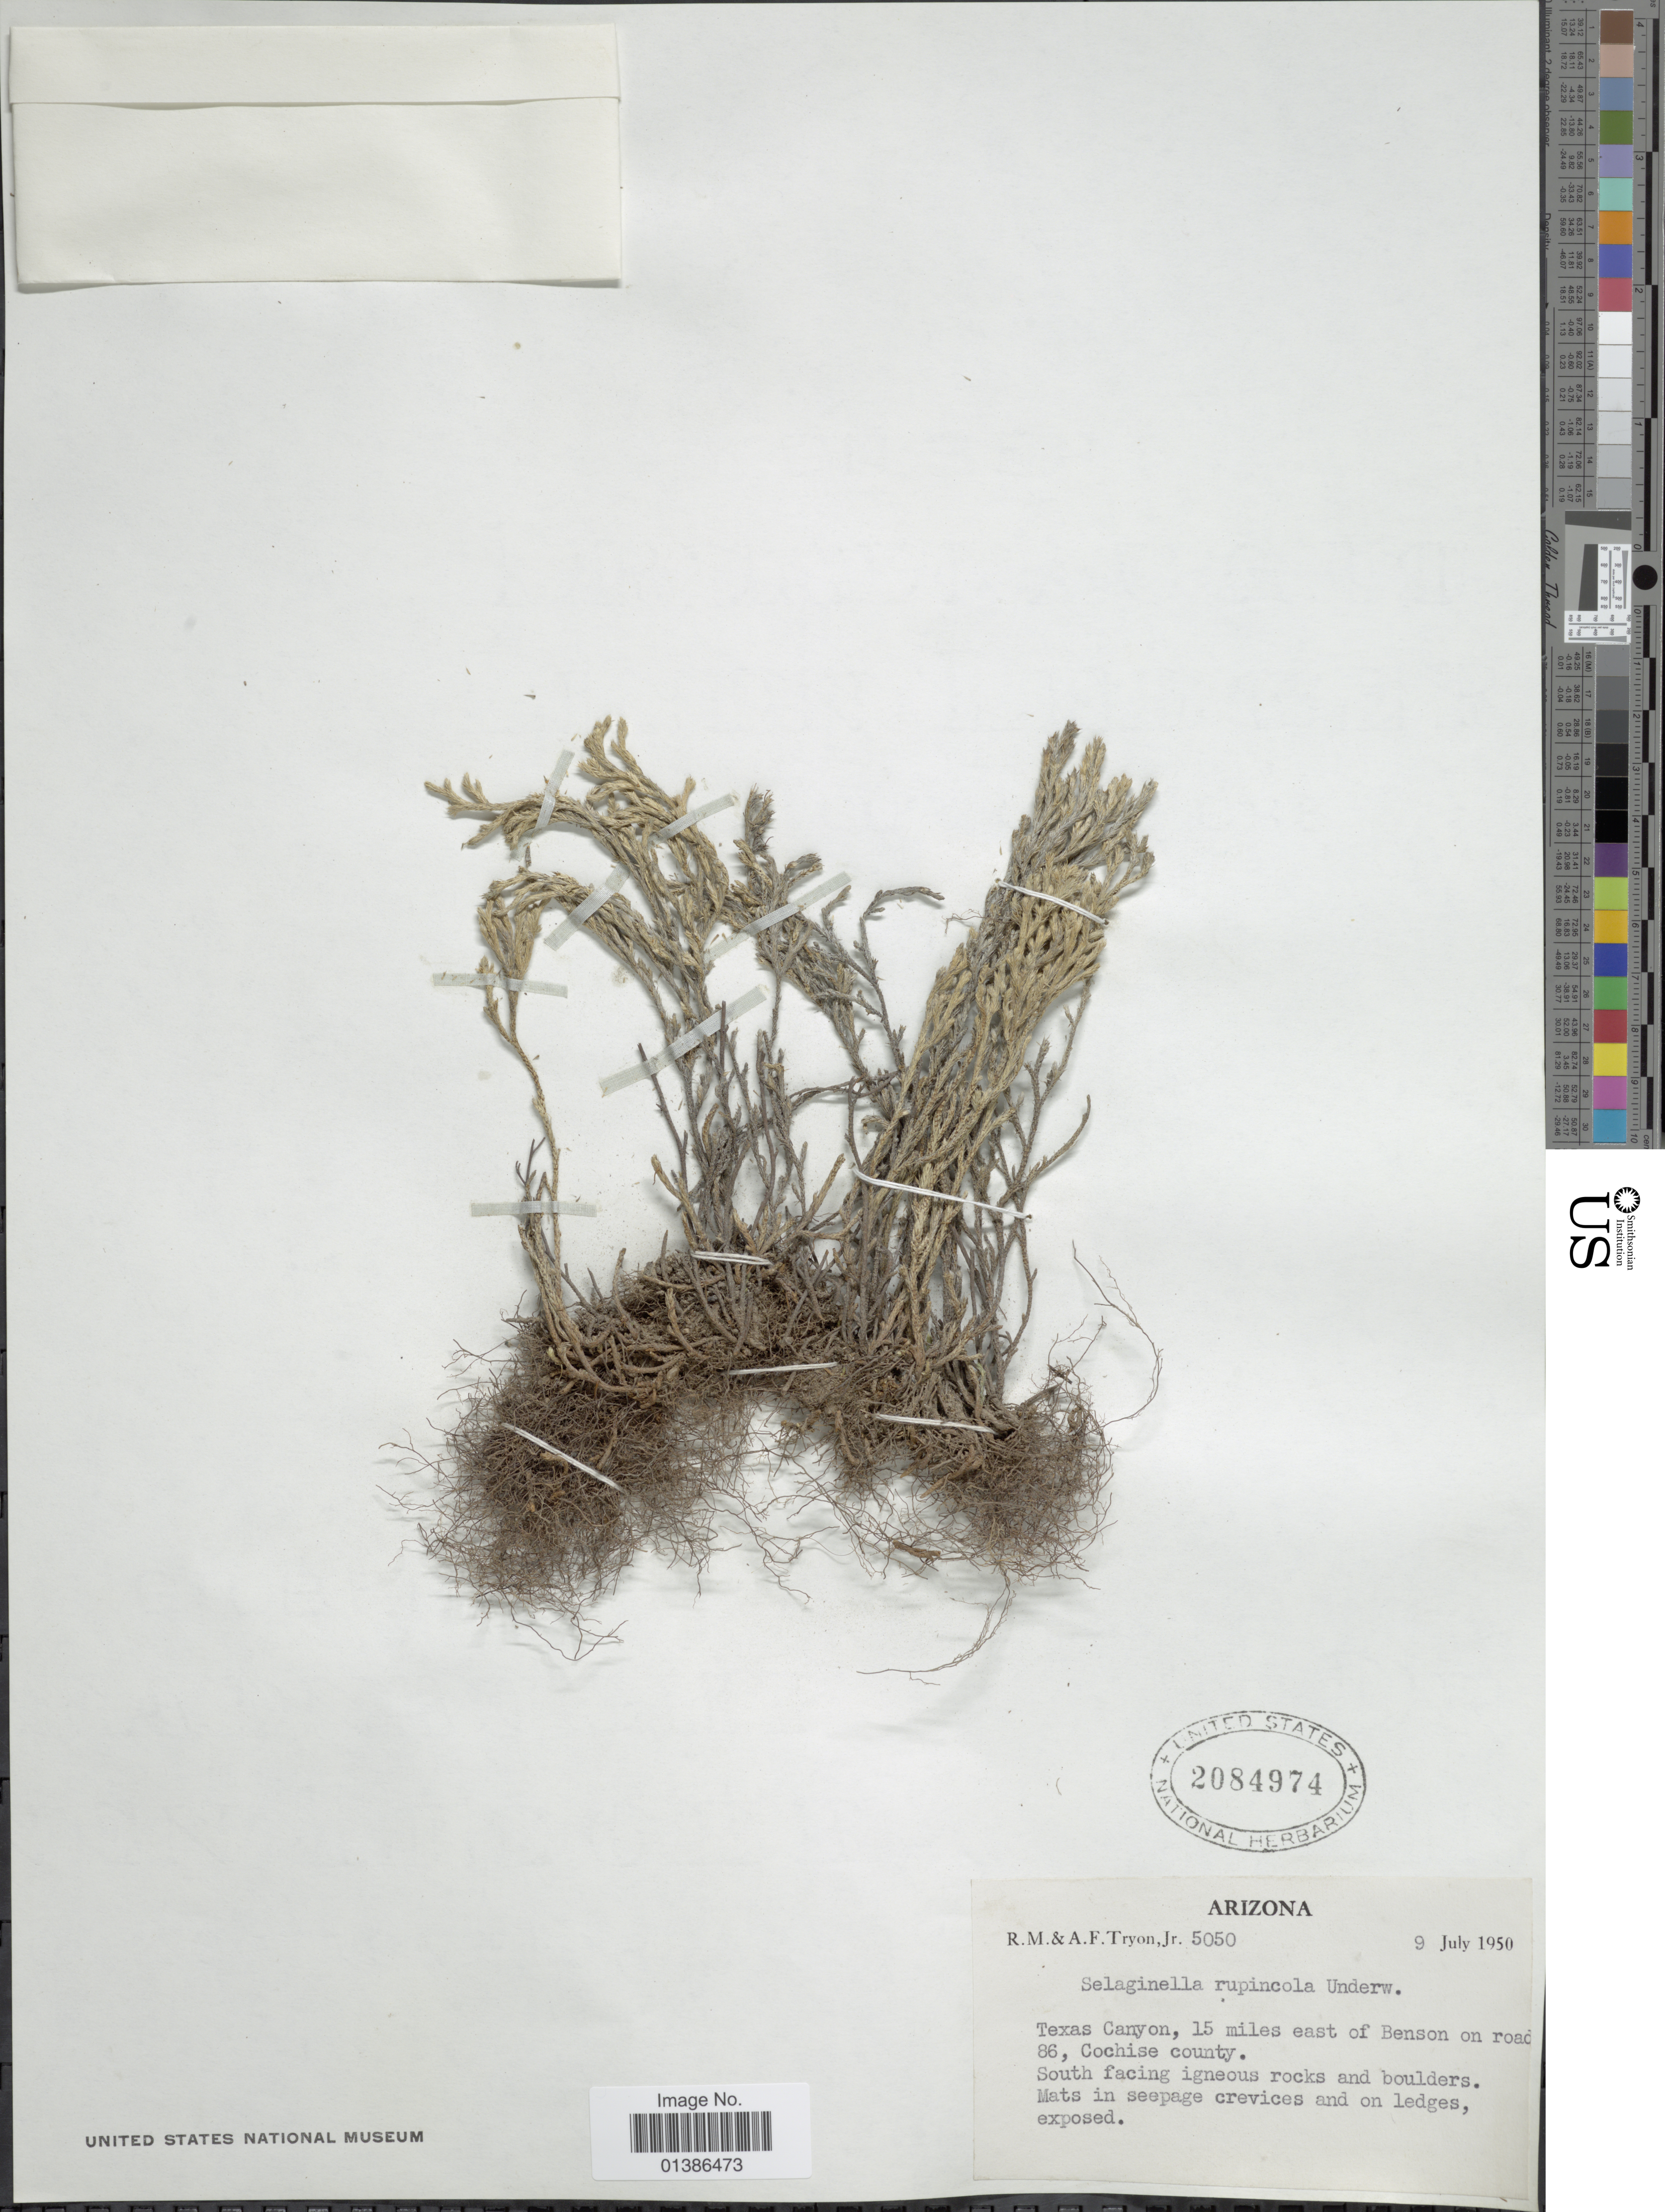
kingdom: Plantae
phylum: Tracheophyta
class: Lycopodiopsida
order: Selaginellales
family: Selaginellaceae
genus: Selaginella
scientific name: Selaginella rupincola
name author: Underw.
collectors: R. M. Tryon & A. F. Tryon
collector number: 5050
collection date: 1950-07-09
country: United States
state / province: Arizona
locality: Texas Canyon, 15 miles east of Benson on road 86, Cochise county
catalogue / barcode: US 2084974